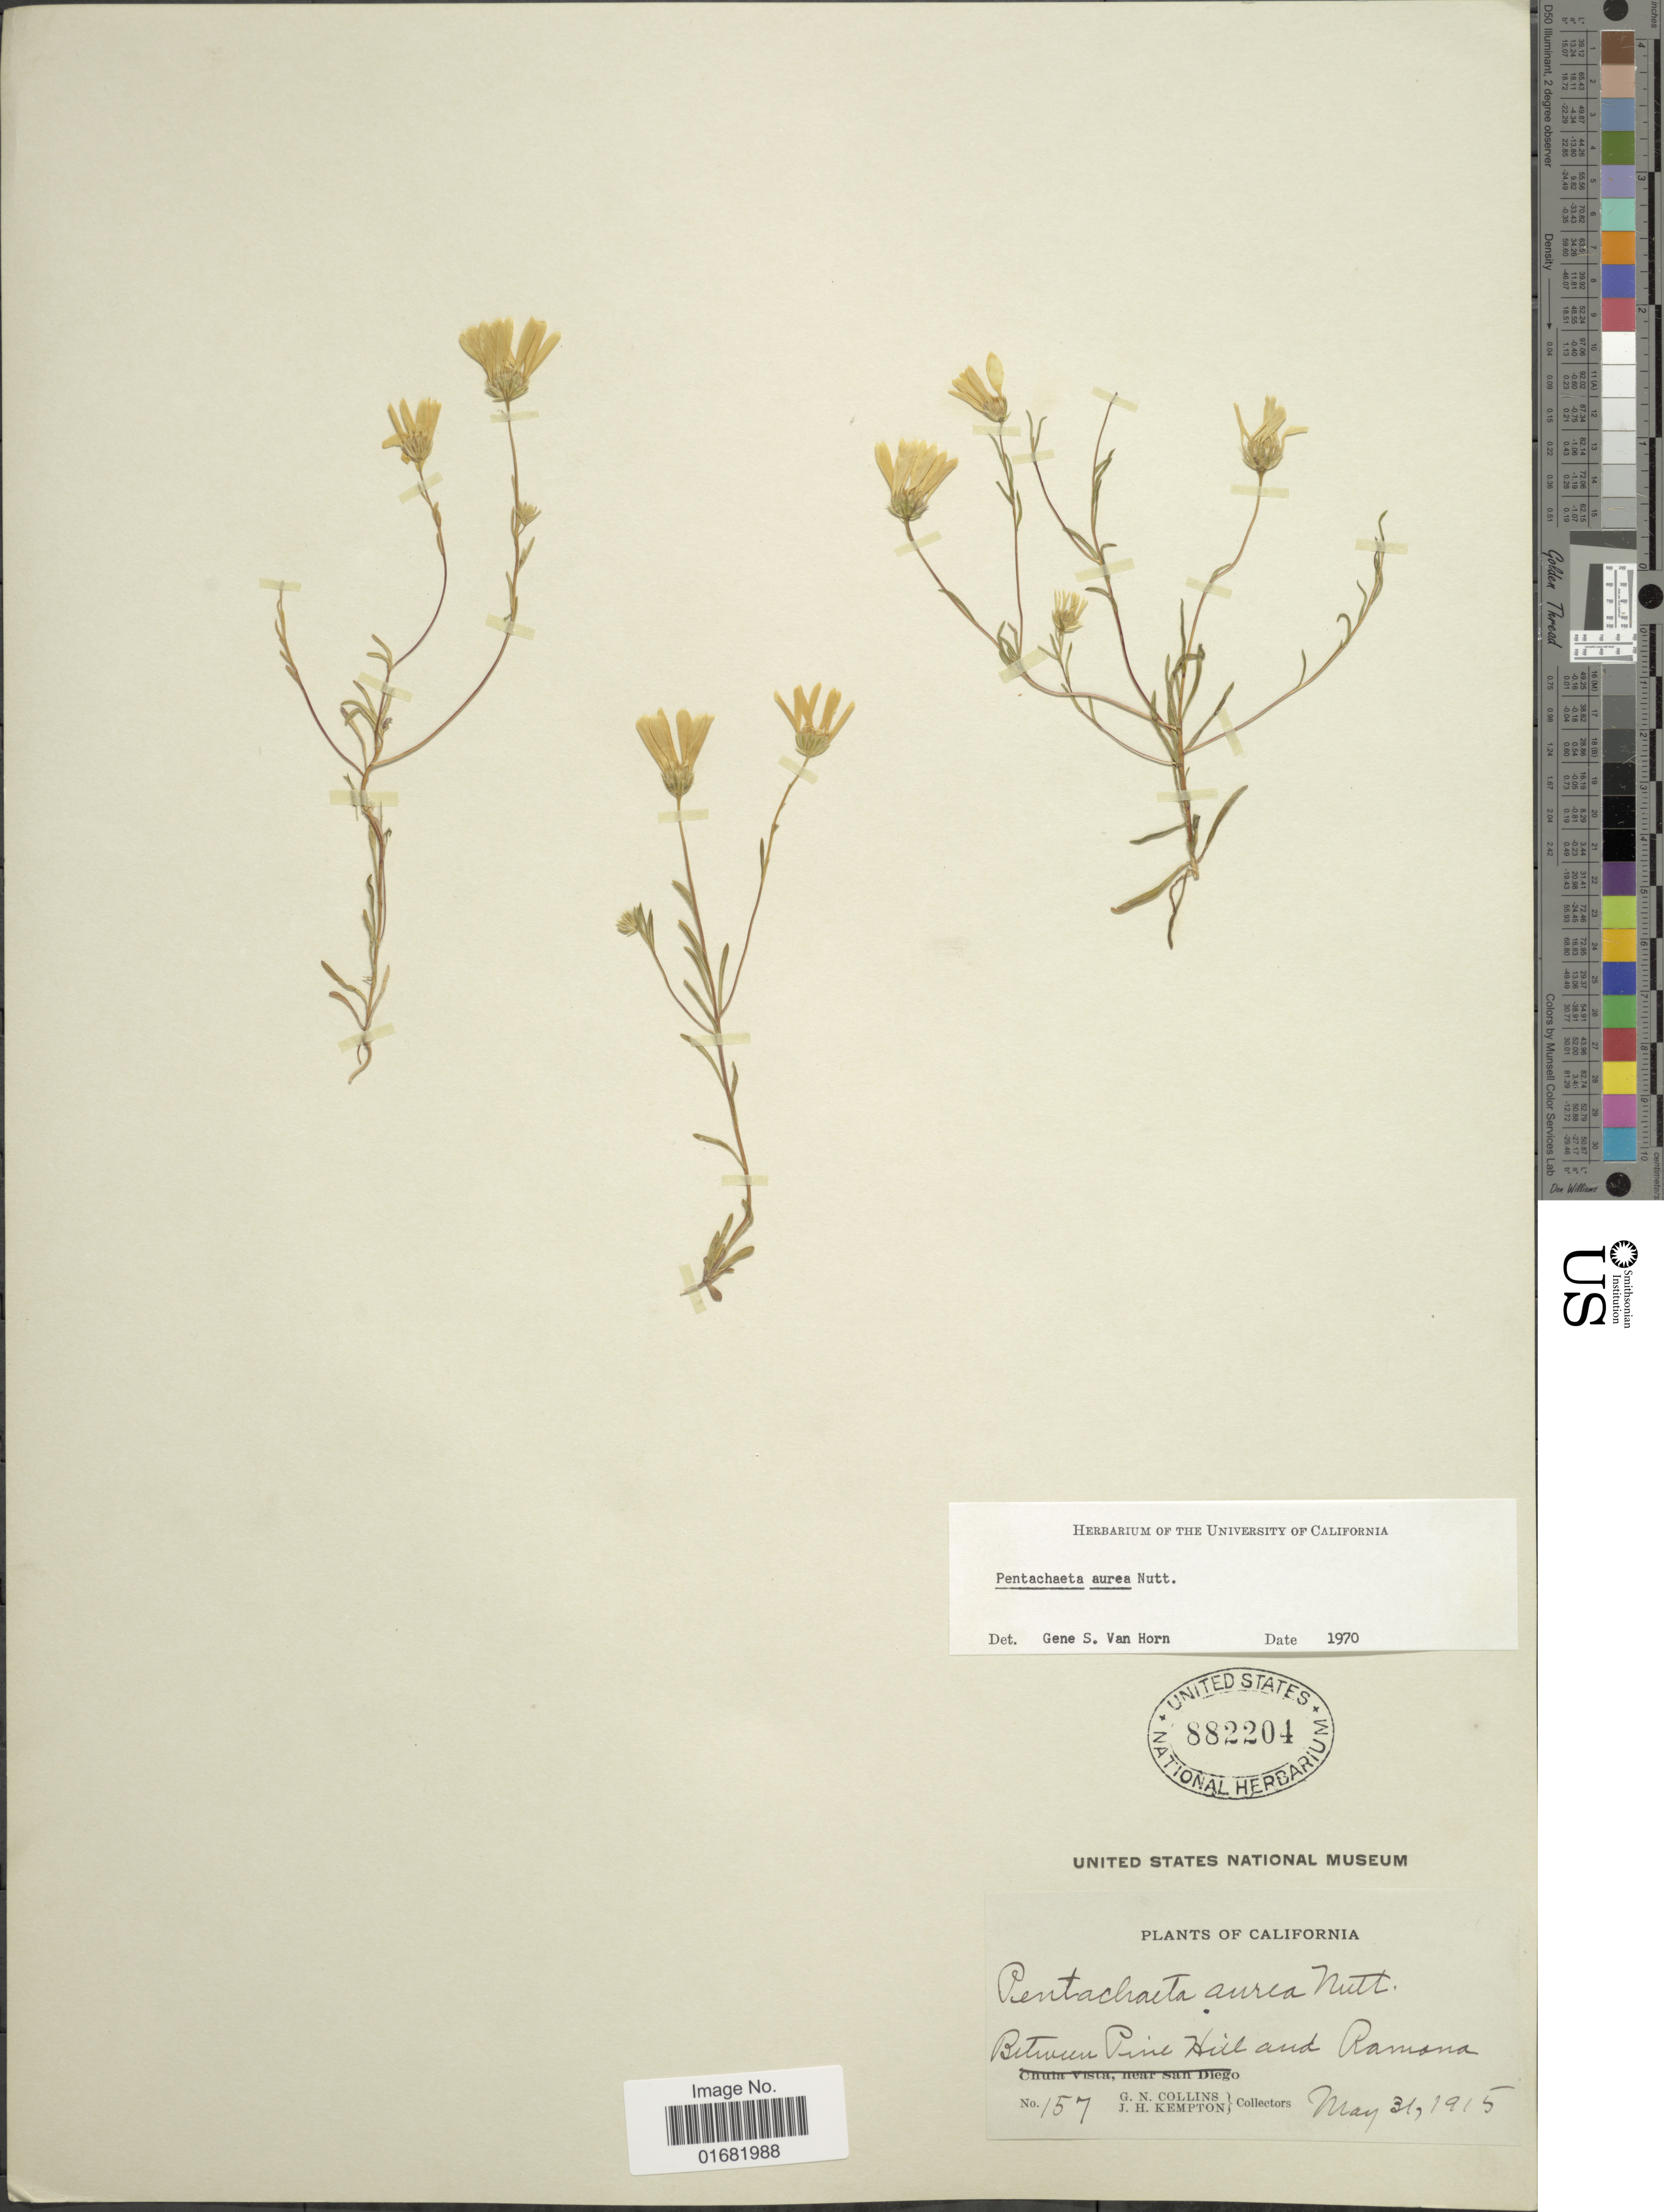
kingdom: Plantae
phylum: Tracheophyta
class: Magnoliopsida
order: Asterales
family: Asteraceae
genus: Pentachaeta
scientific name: Pentachaeta aurea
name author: Nutt.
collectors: G. Collins & J. H. Kempton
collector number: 157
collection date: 1915-05-31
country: United States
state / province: California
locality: Between Pine Hill and Ramona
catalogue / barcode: US 882204